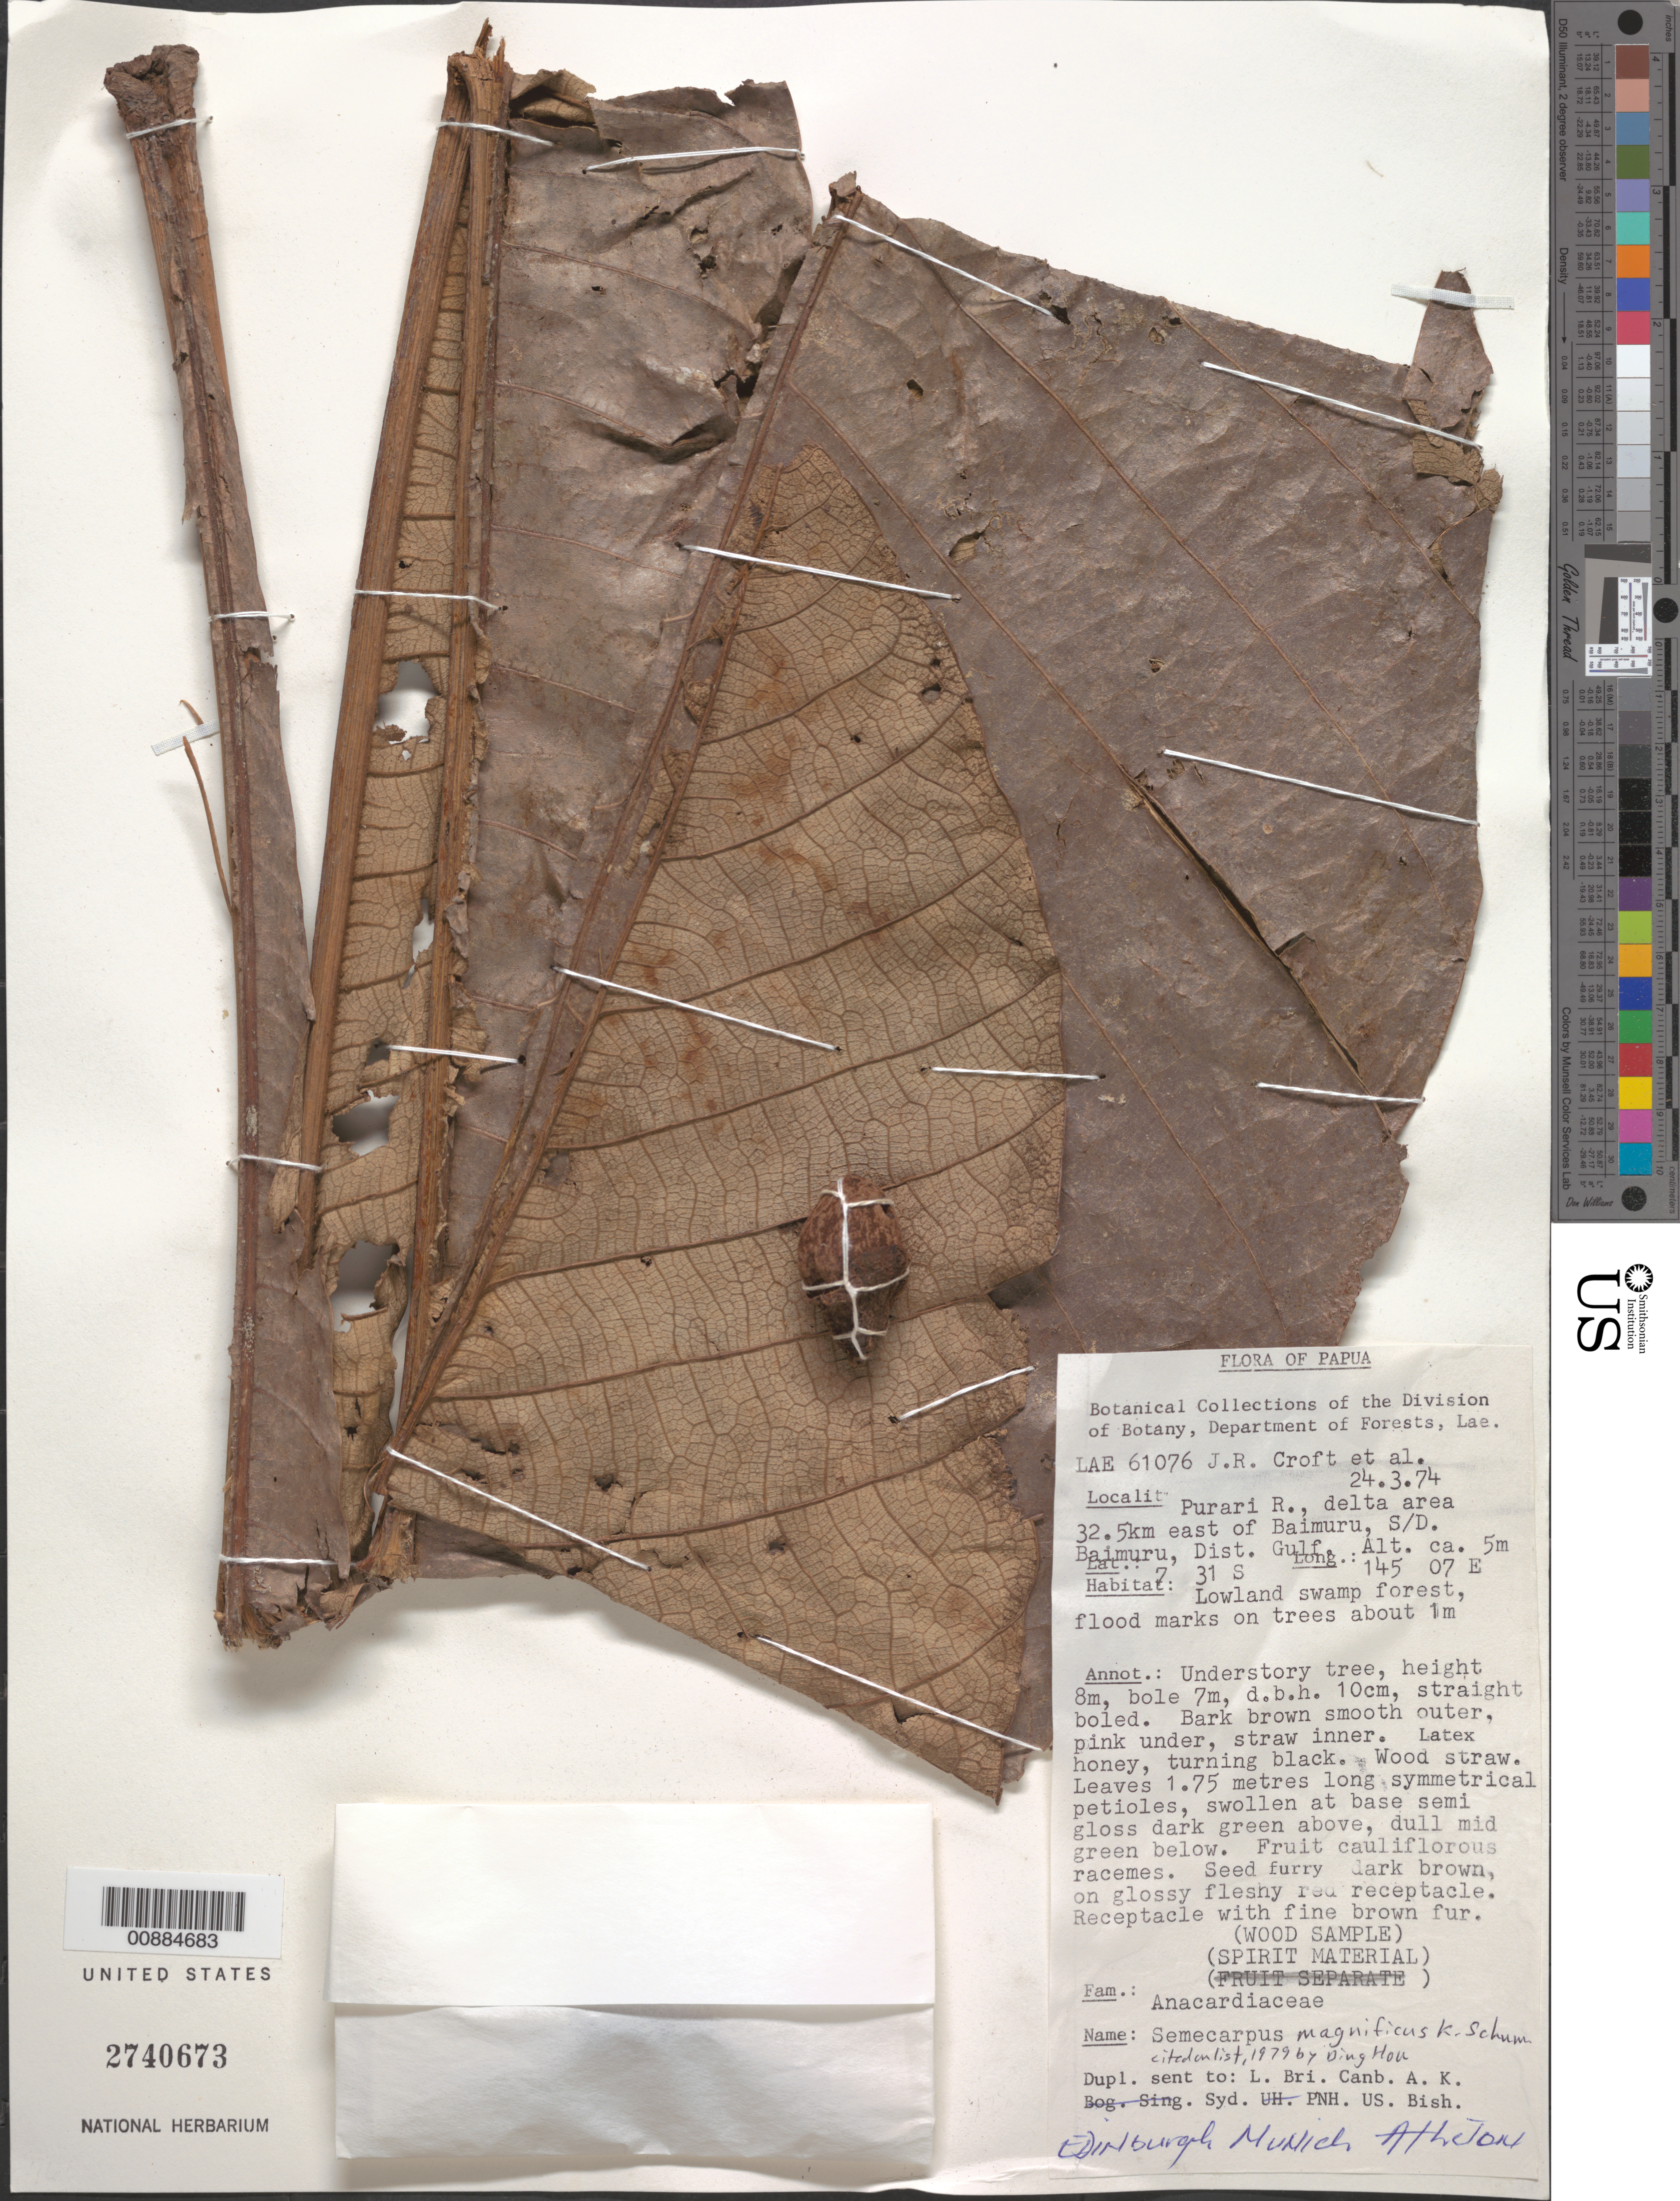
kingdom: Plantae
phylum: Tracheophyta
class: Magnoliopsida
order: Sapindales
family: Anacardiaceae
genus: Semecarpus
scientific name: Semecarpus magnificus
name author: K. Schum.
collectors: J. R. Croft & et al.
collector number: LAE 61076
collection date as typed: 24 Mar 1974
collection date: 1974-03-24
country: Papua New Guinea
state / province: Gulf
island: New Guinea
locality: Purari R., delta area, 32.5 km east of Baimuru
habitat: Lowland swamp forest. Flood marks on trees about 1 m.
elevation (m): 5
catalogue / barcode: US 2740673